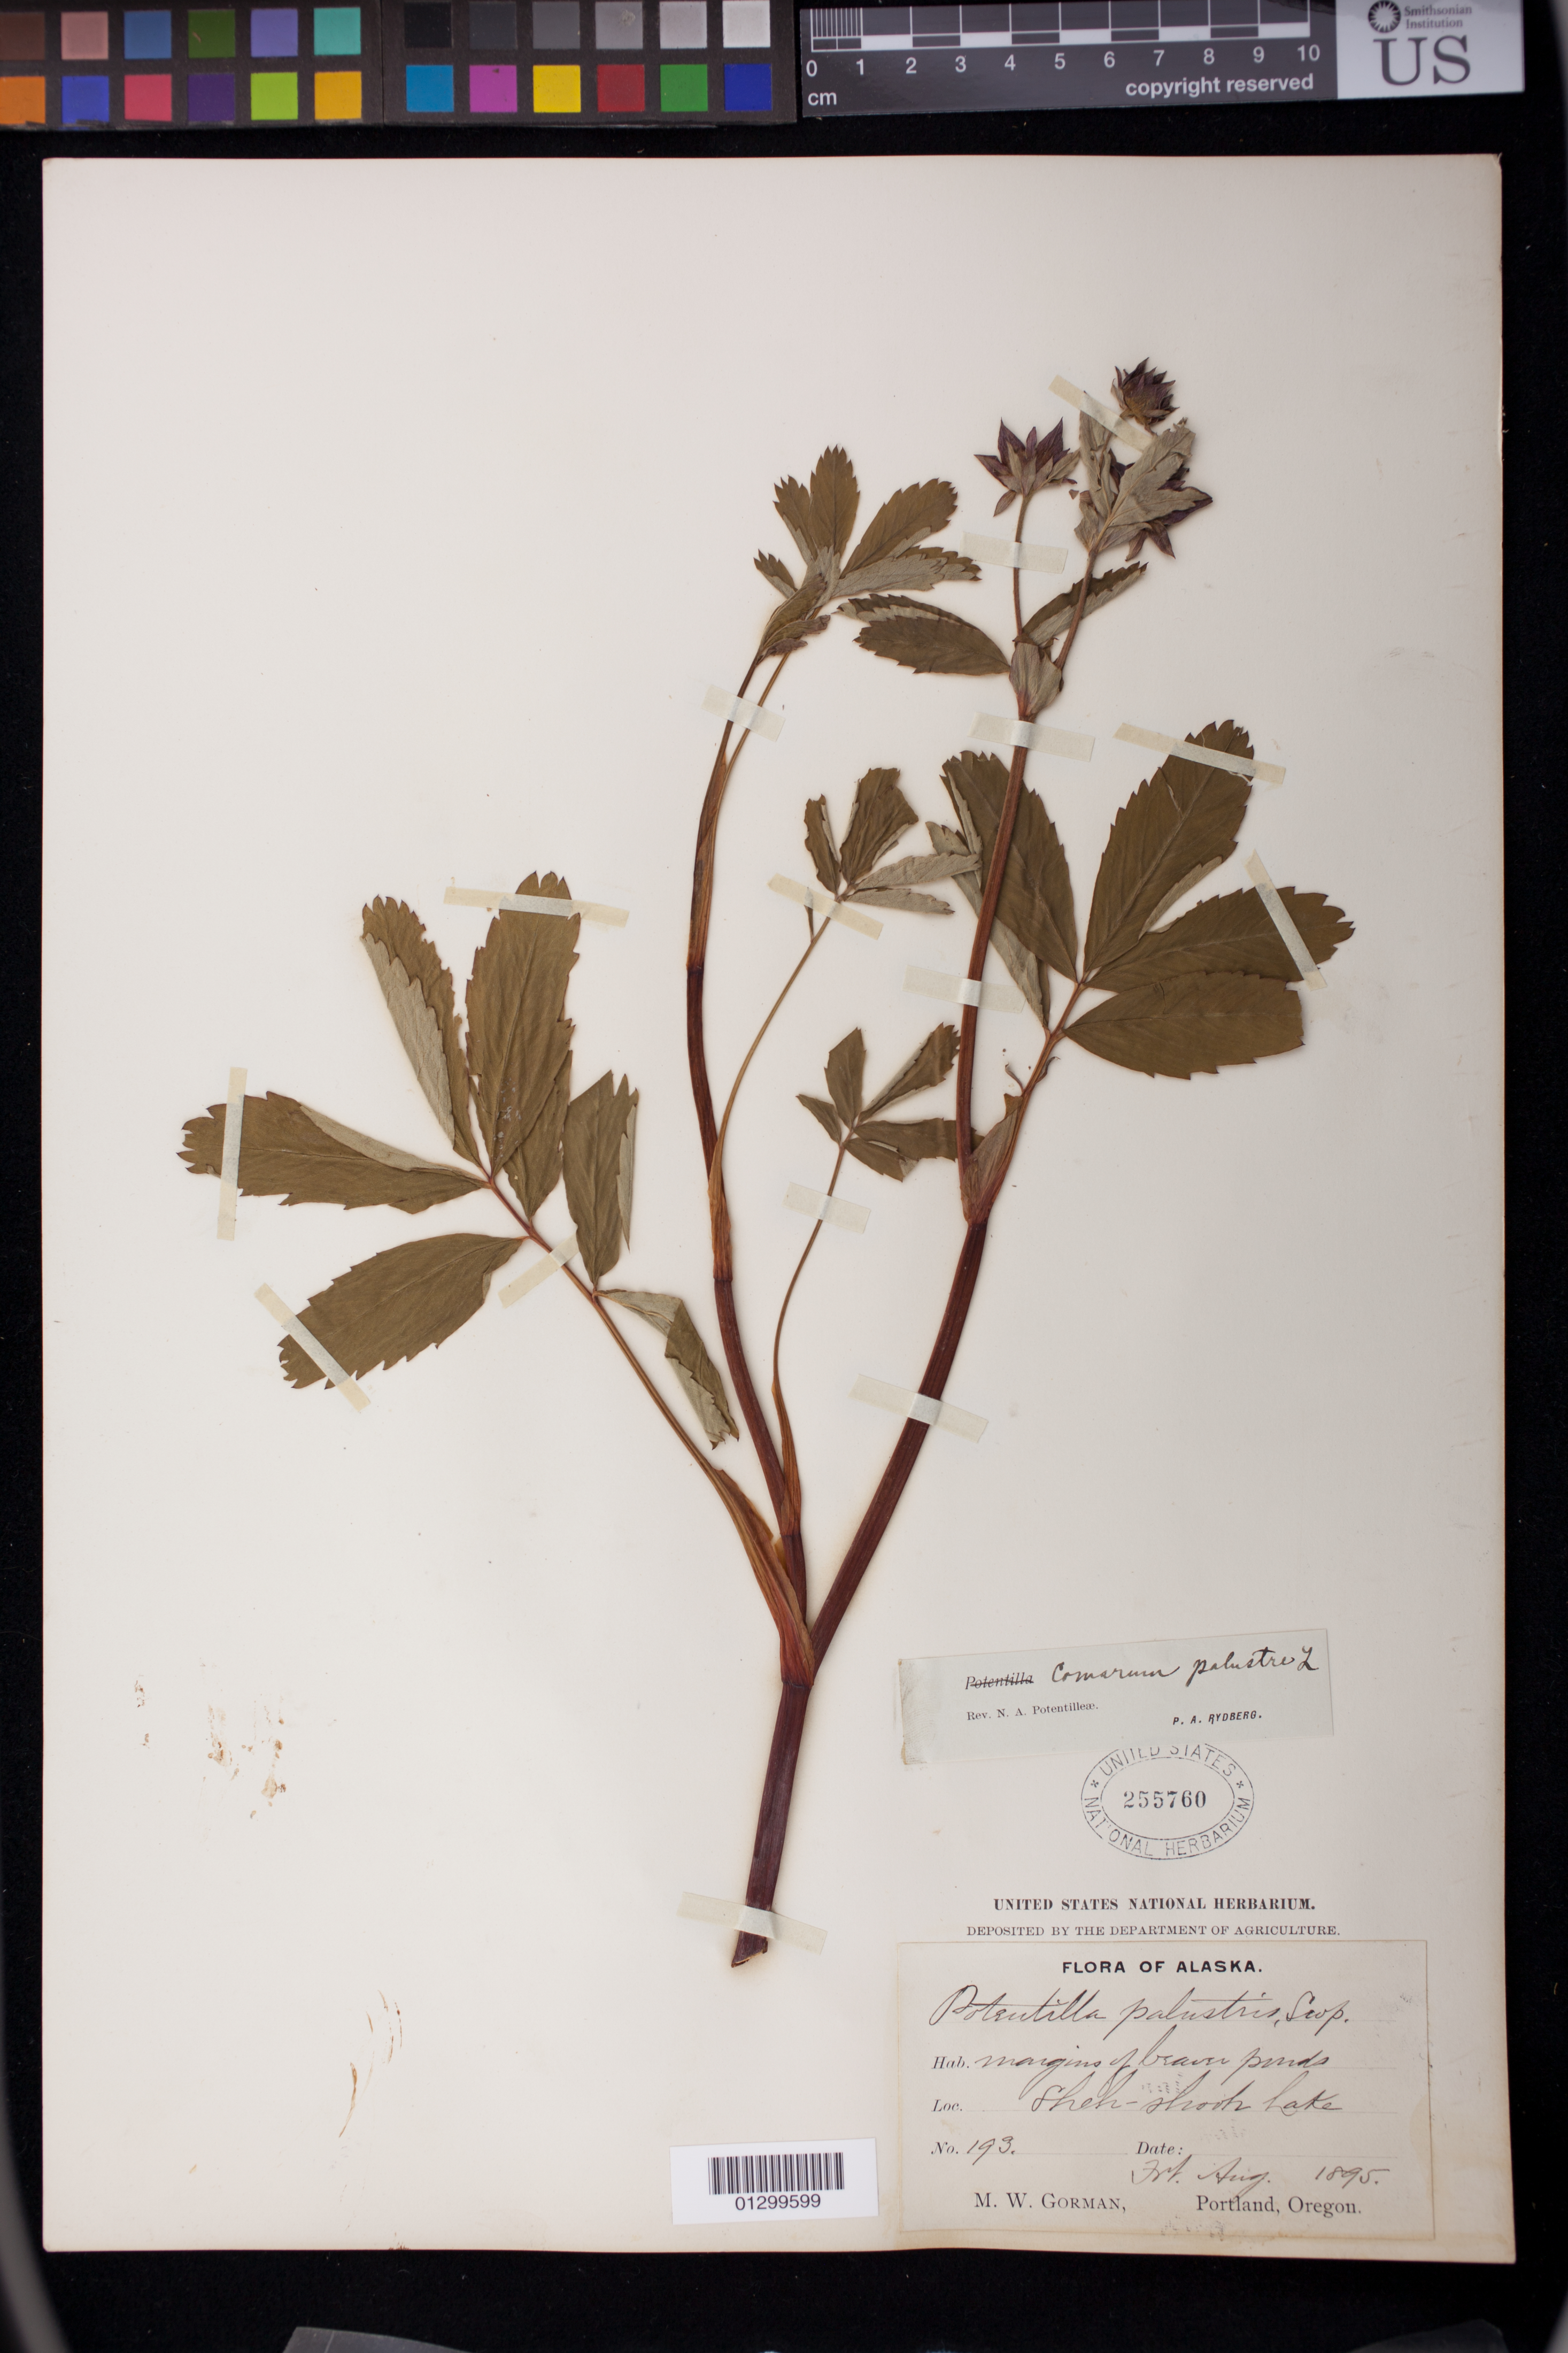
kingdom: Plantae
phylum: Tracheophyta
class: Magnoliopsida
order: Rosales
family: Rosaceae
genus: Comarum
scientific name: Comarum palustre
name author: L.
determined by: Rydberg, P. A.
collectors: M. W. Gorman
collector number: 193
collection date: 1895-08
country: United States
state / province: Alaska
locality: Sheh-shooh Lake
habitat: Margins of beaver ponds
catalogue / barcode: US 255760